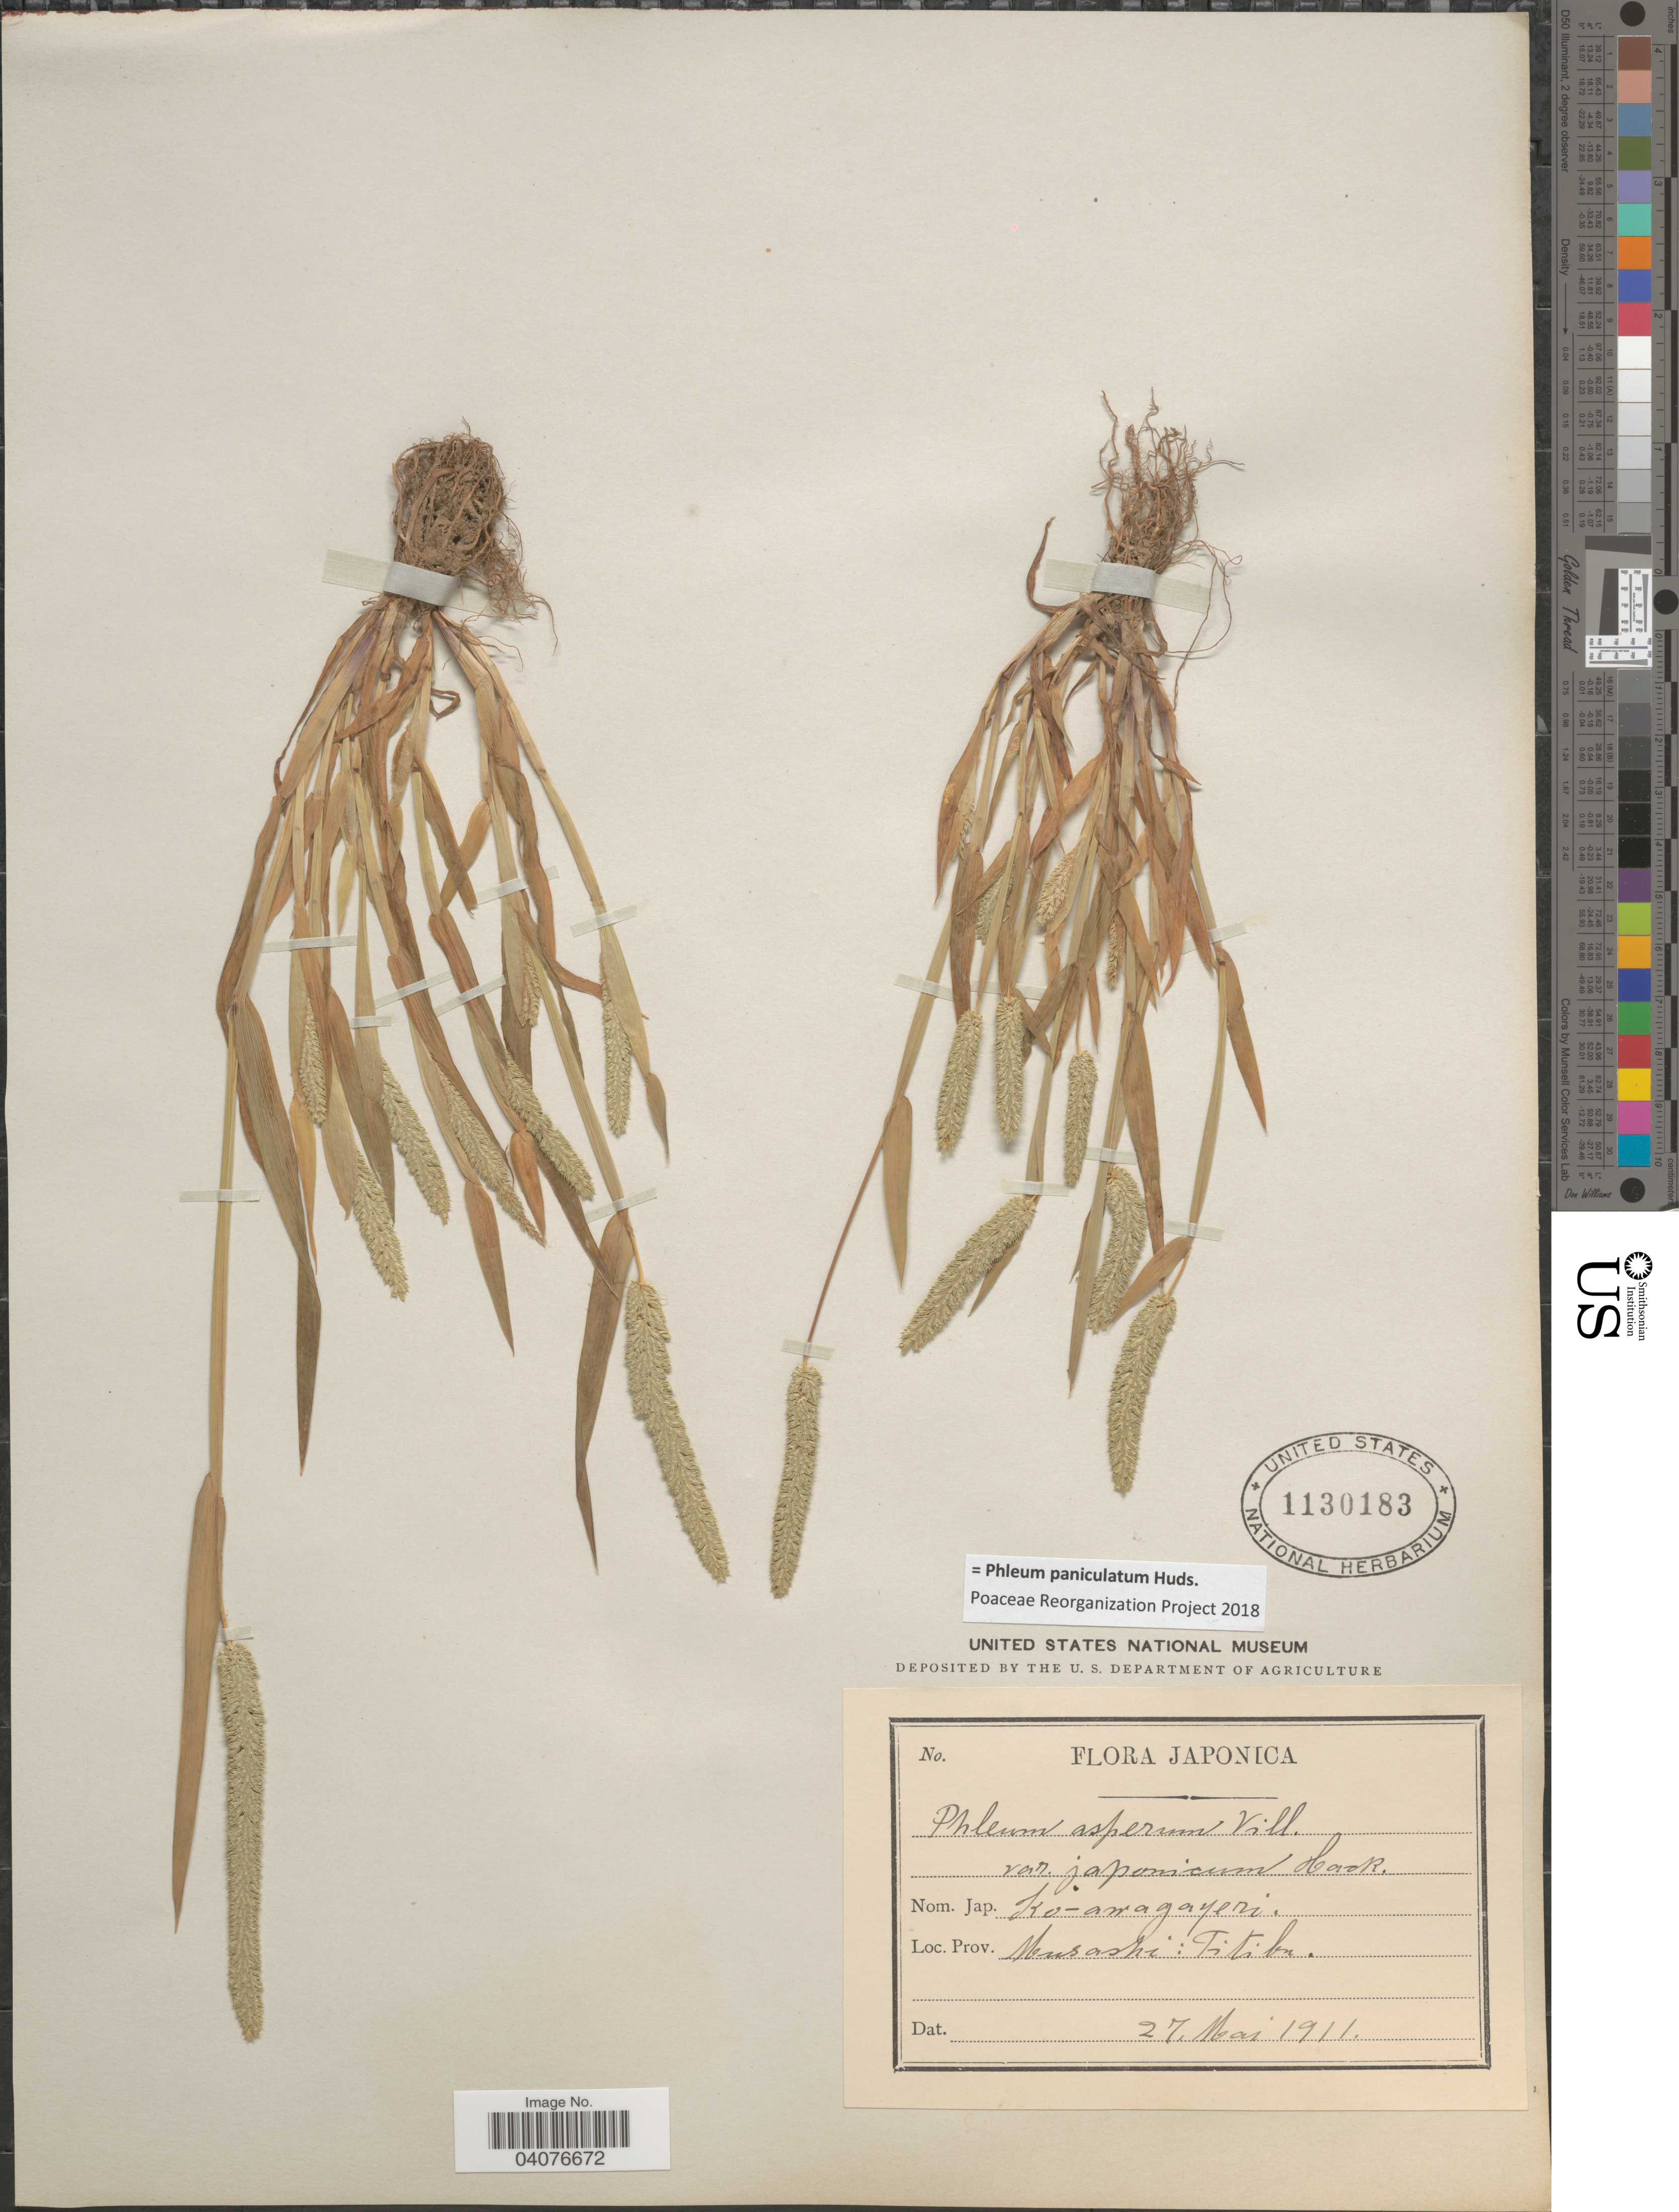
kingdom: Plantae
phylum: Tracheophyta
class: Liliopsida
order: Poales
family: Poaceae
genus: Phleum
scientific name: Phleum paniculatum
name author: Huds.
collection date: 1911-05-27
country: Japan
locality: Musashi: Titibu.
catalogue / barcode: US 1130183